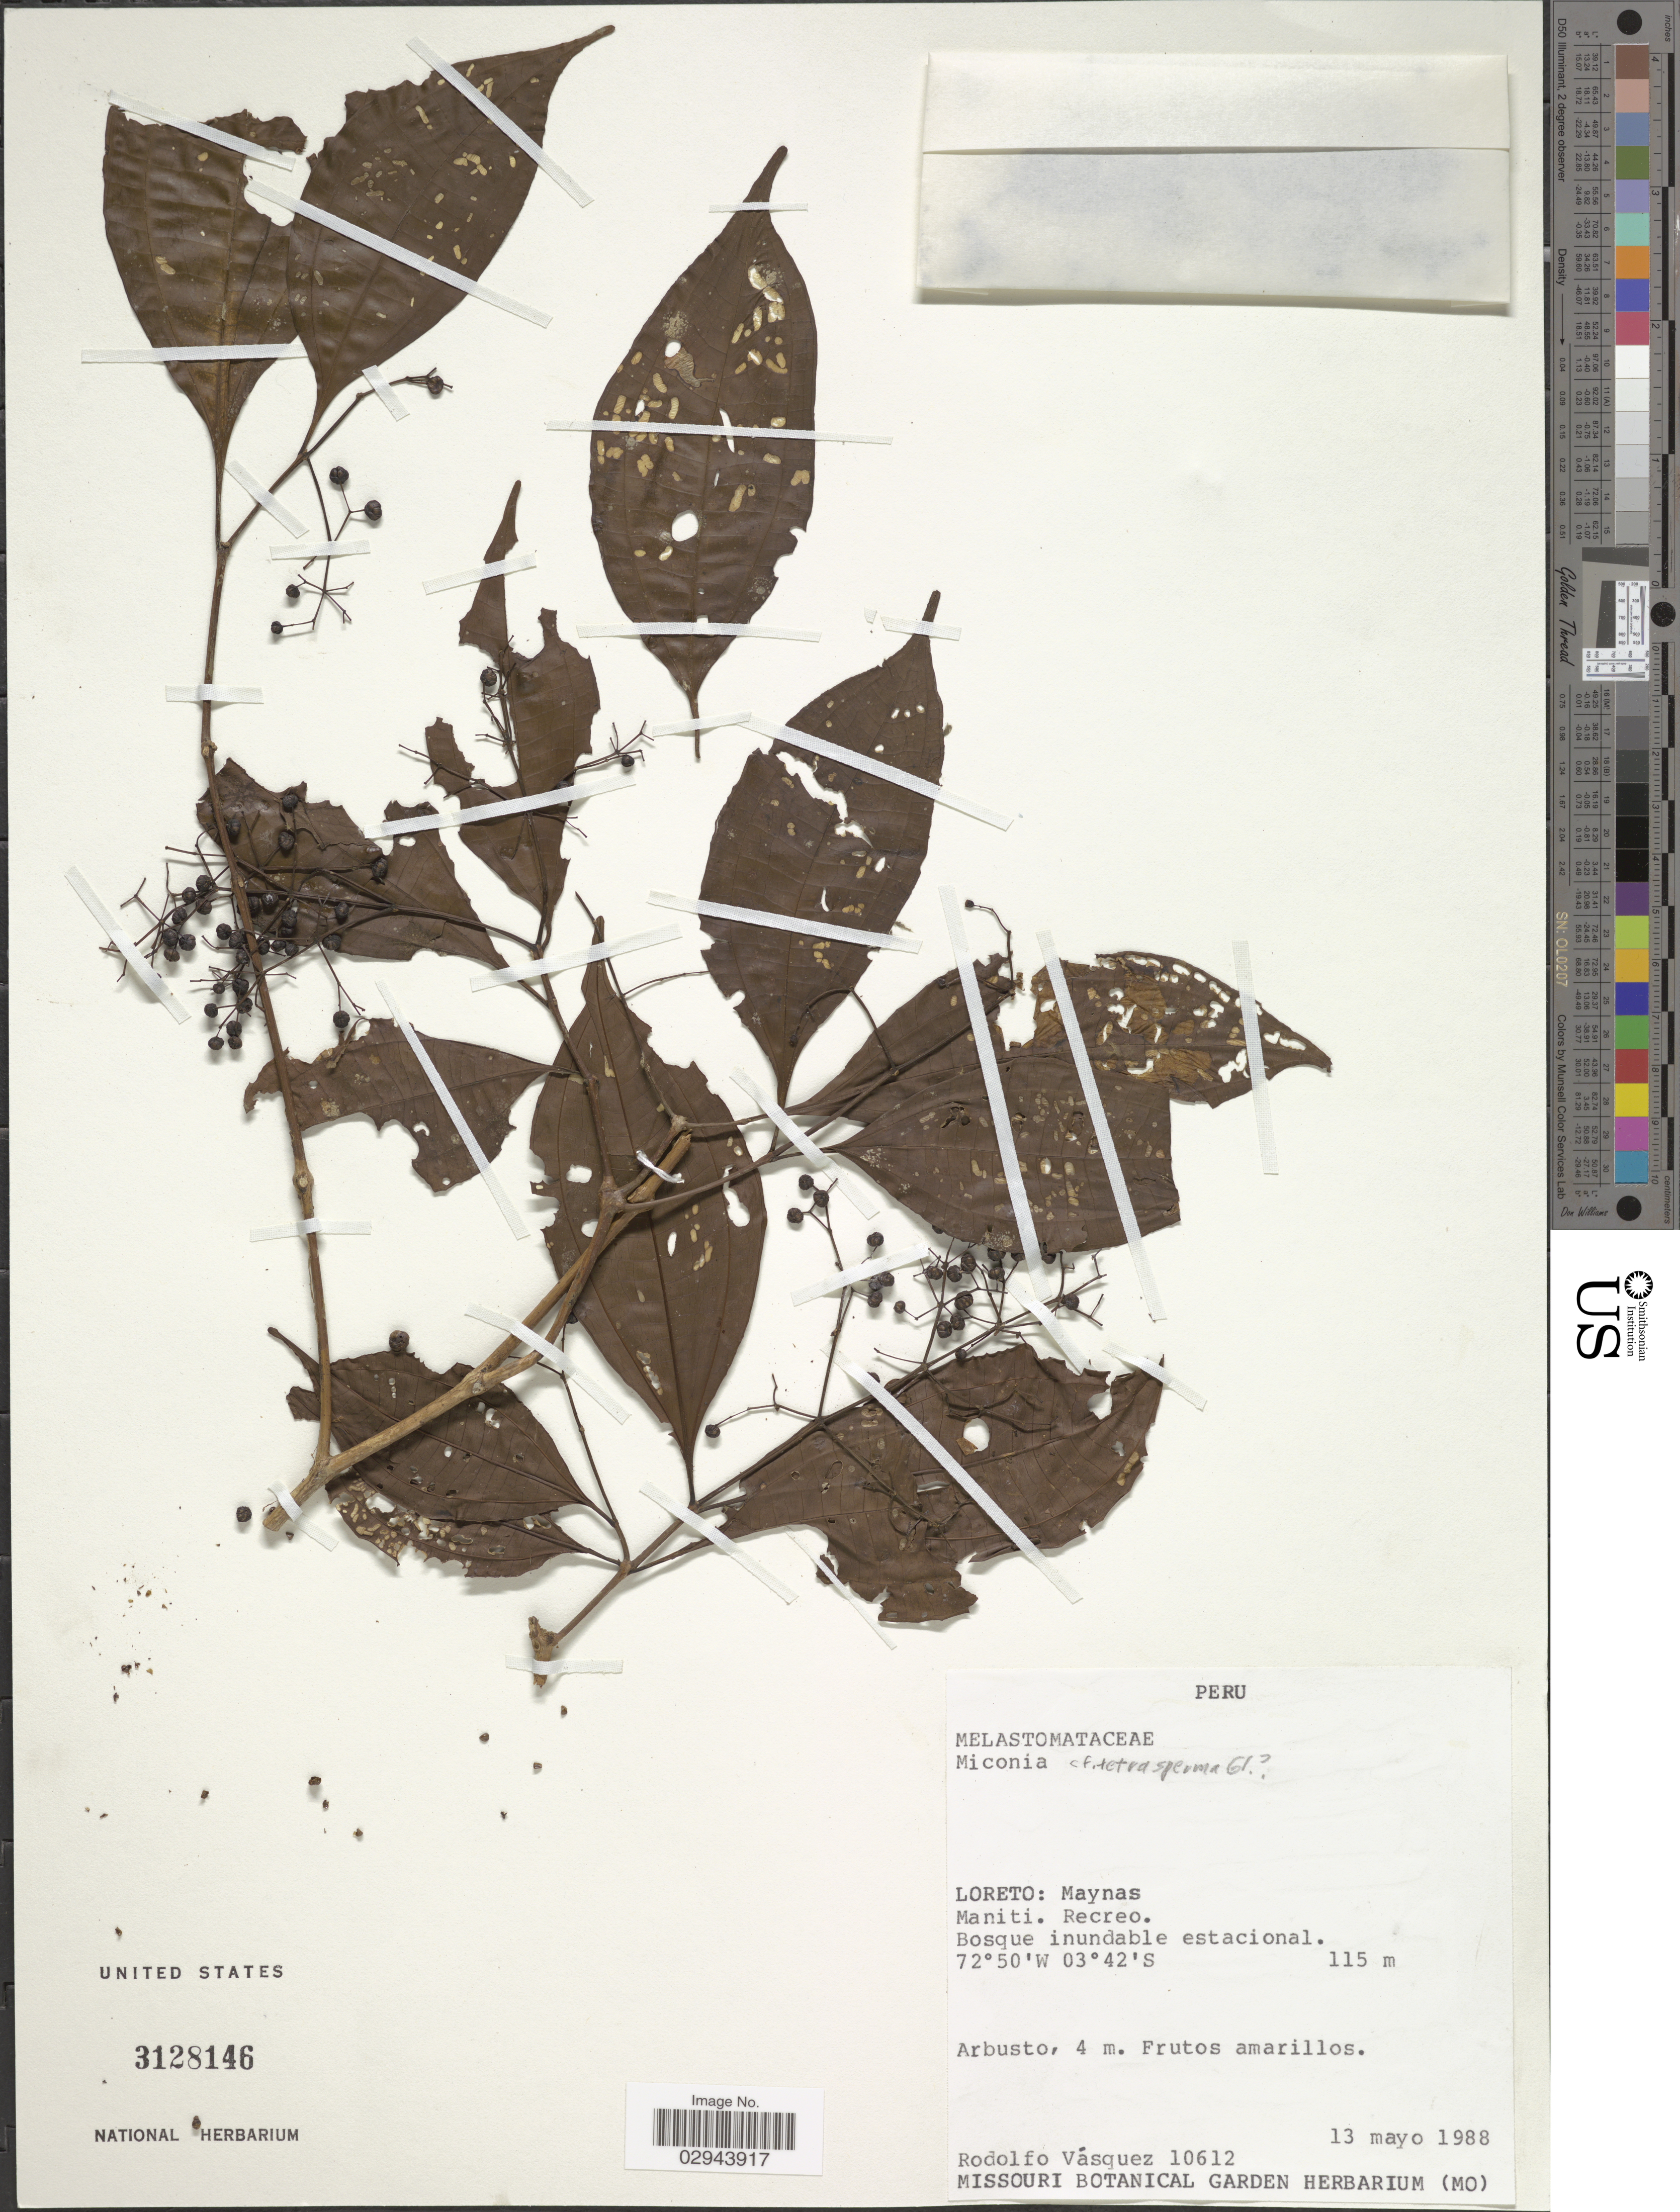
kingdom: Plantae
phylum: Tracheophyta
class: Magnoliopsida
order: Myrtales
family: Melastomataceae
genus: Miconia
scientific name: Miconia tetrasperma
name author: Gleason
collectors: R. Vásquez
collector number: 10612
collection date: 1988-05-13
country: Peru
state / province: Loreto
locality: Maynas, Maniti, Recreo.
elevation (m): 115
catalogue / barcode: US 3128146